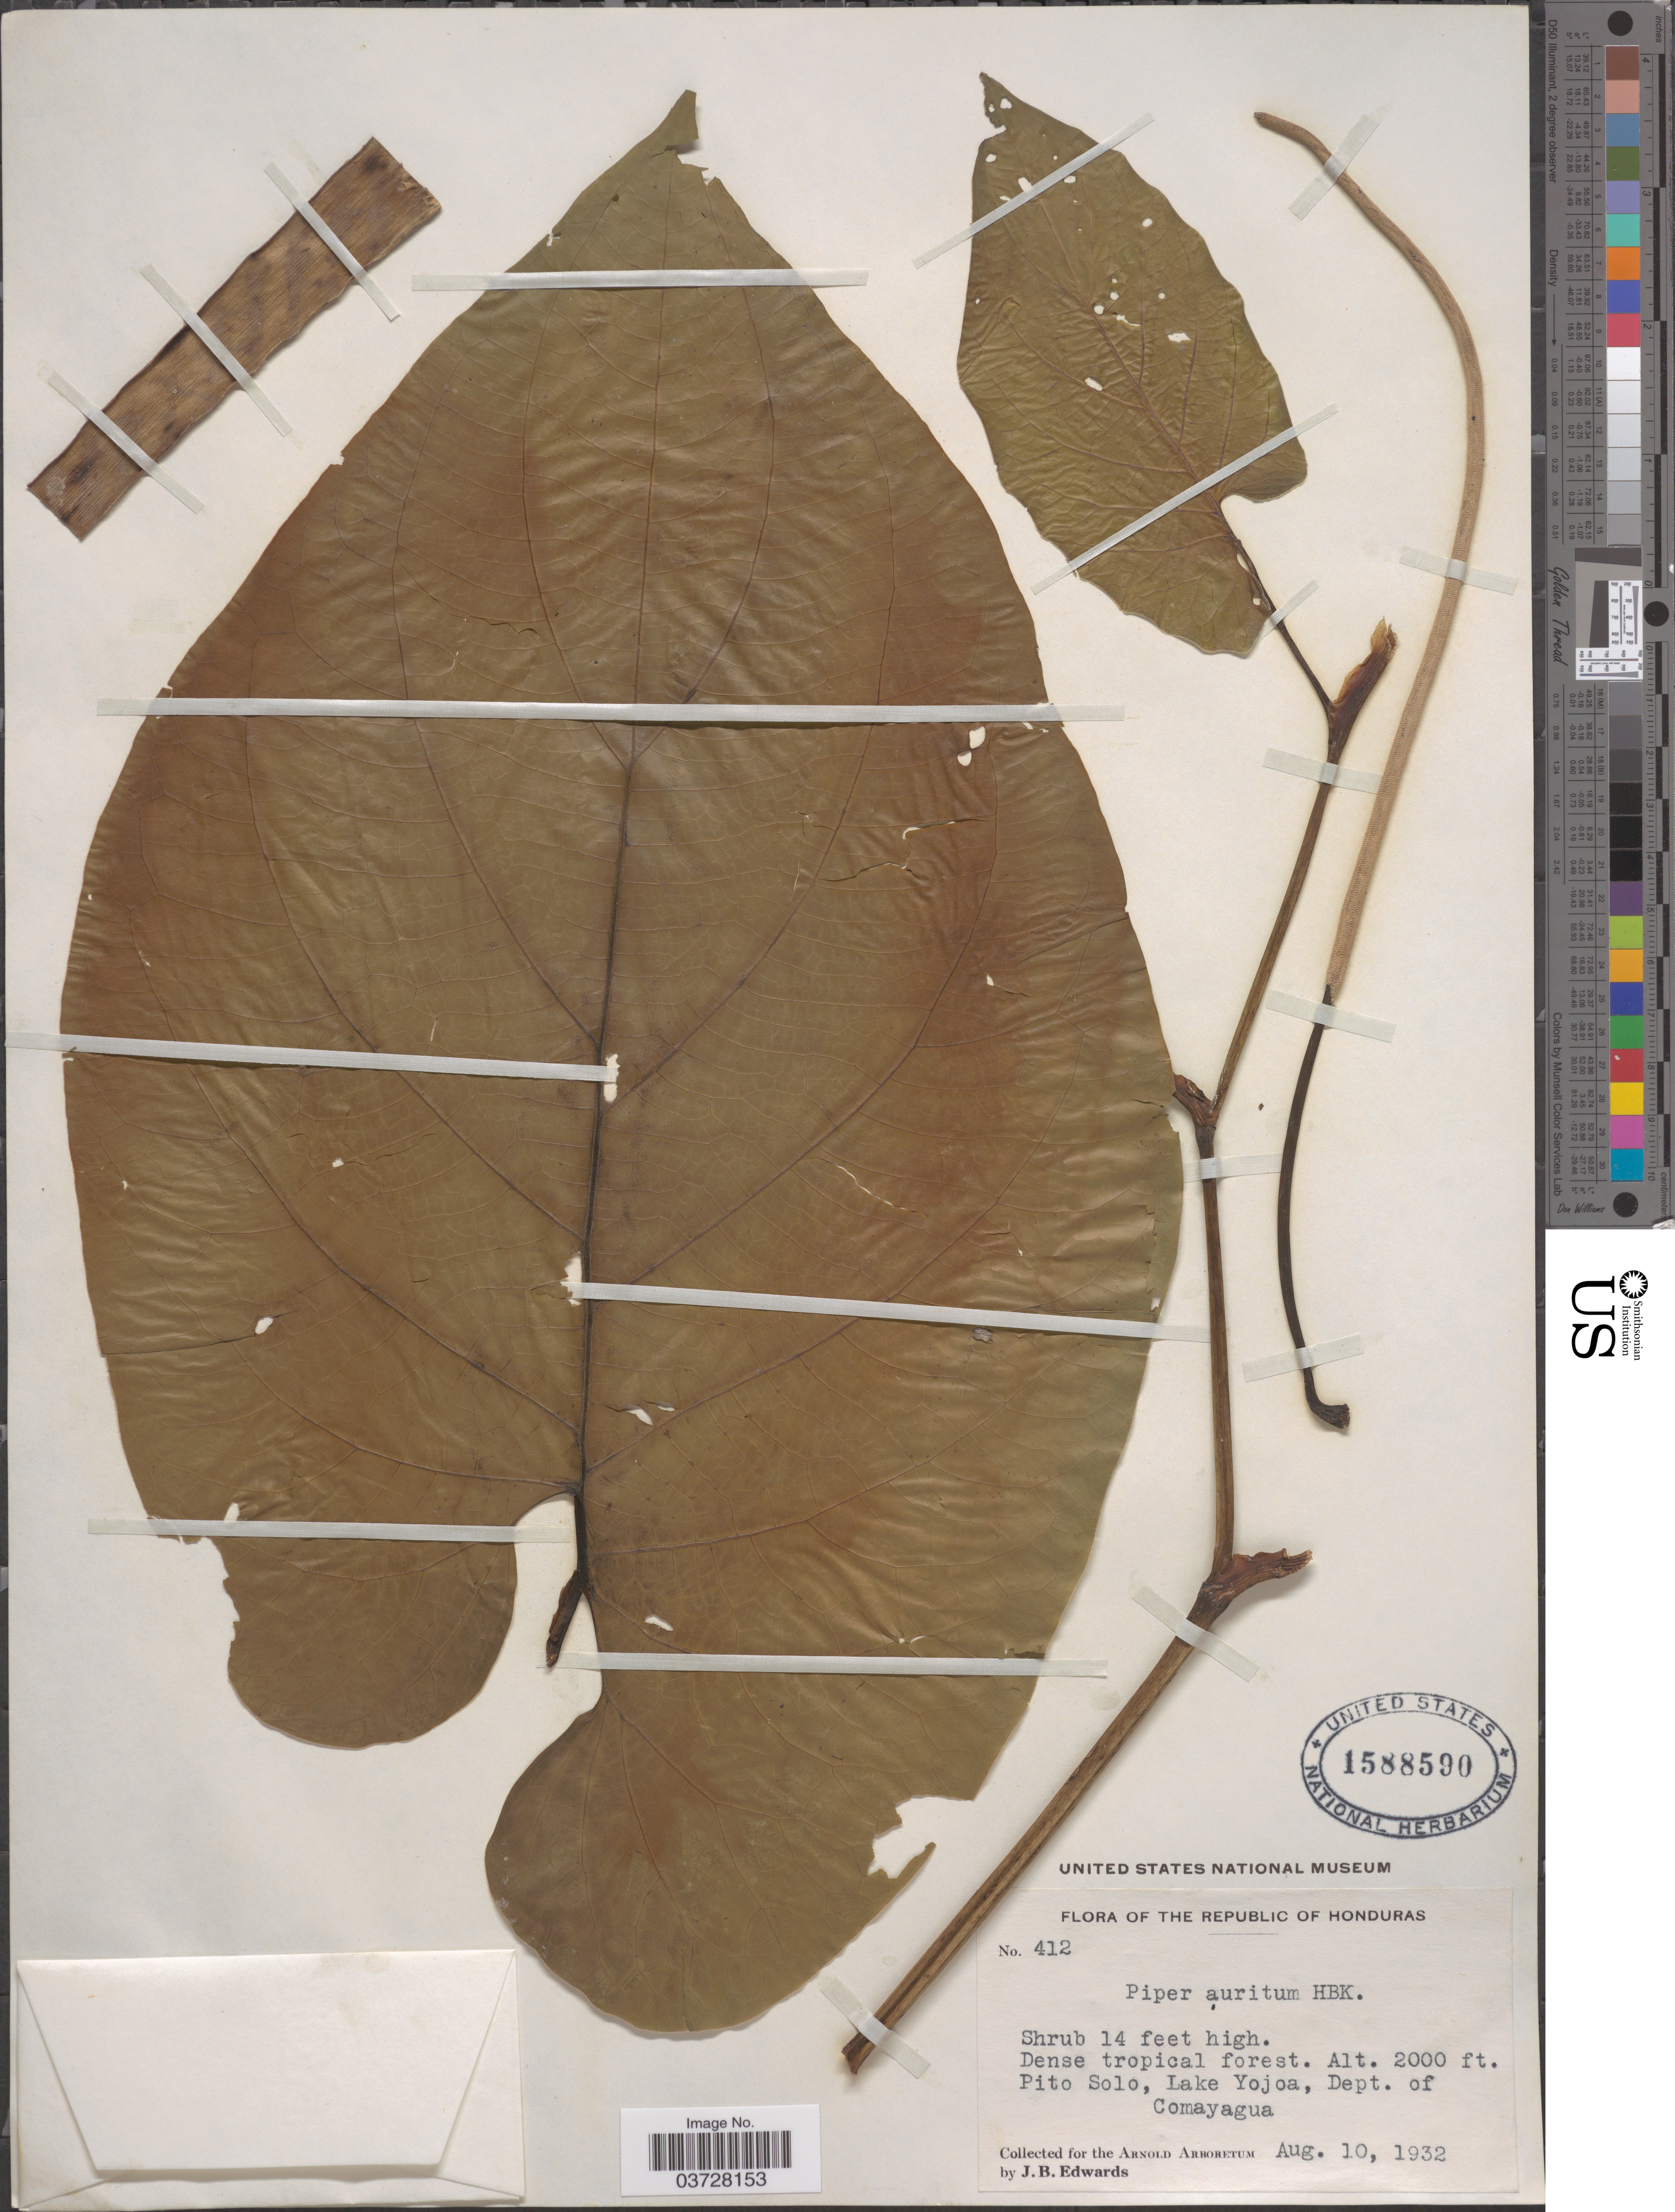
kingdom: Plantae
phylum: Tracheophyta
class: Magnoliopsida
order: Piperales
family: Piperaceae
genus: Piper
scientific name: Piper auritum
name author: Kunth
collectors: J. B. Edwards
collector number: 412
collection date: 1932-08-10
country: Honduras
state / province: Comayagua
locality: Pito Solo, Lake Yojoa, Dept. of Comayagua.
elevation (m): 610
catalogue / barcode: US 1588590